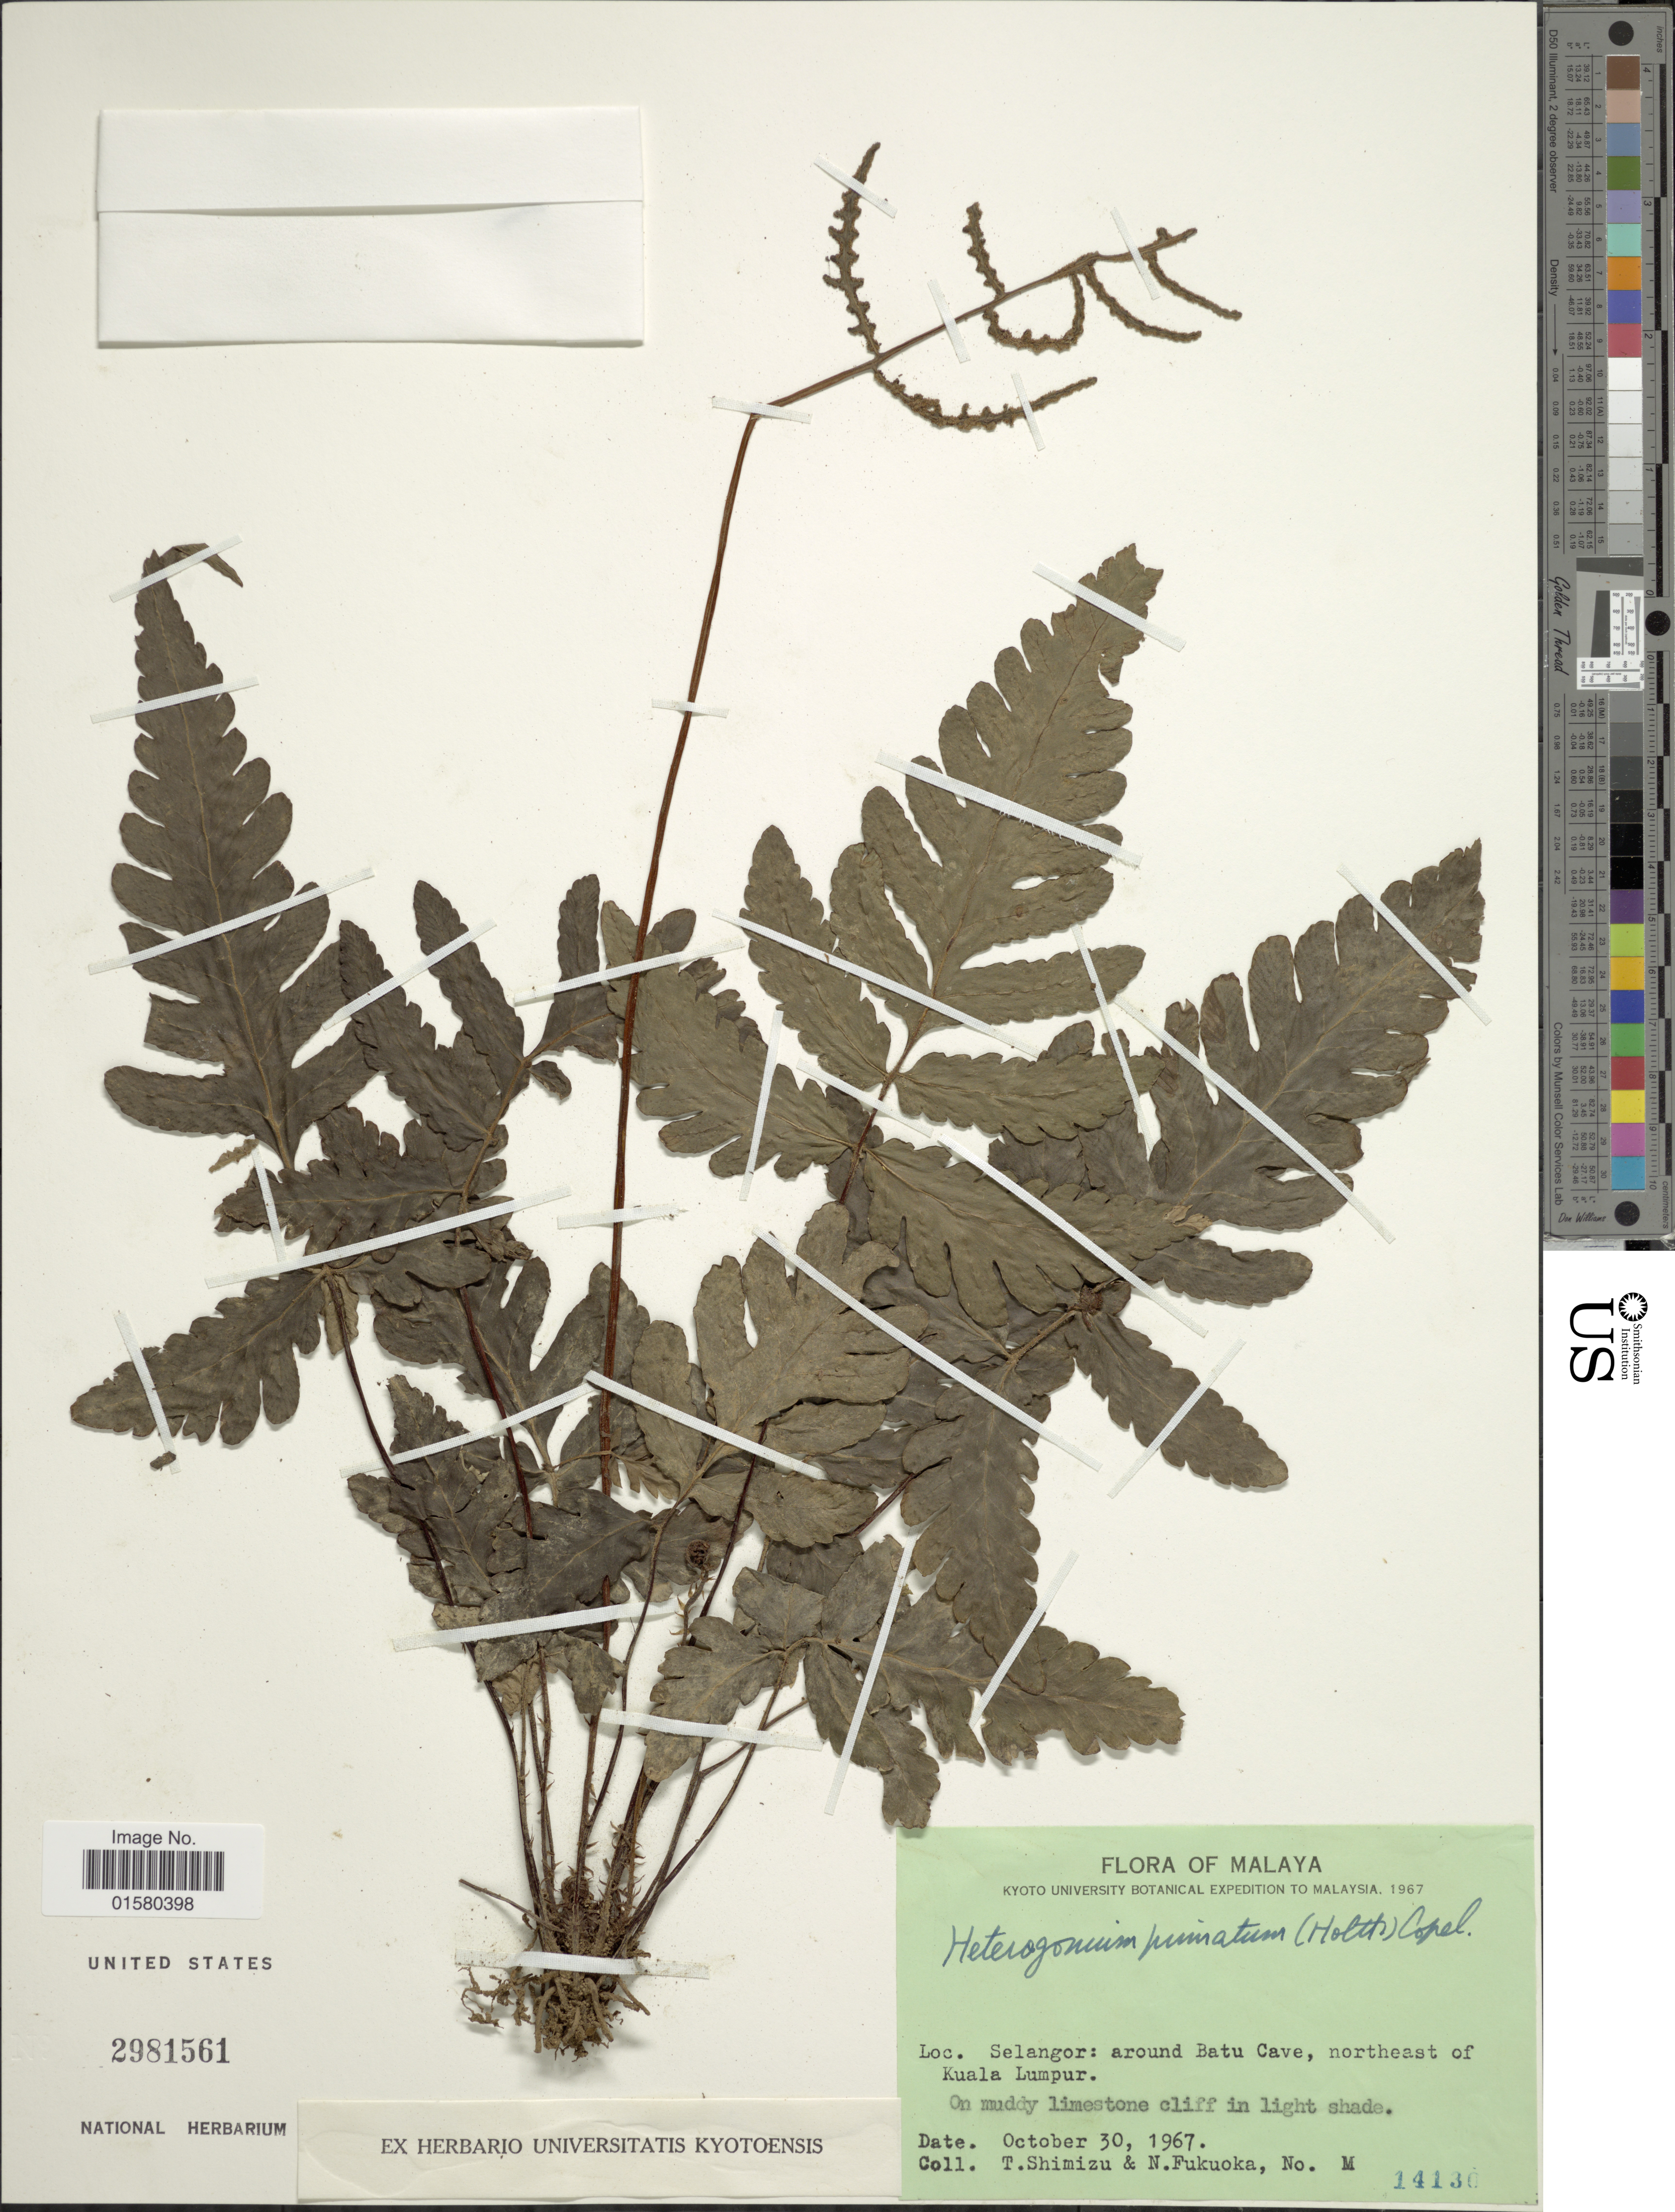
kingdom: Plantae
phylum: Tracheophyta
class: Polypodiopsida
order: Polypodiales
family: Tectariaceae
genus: Tectaria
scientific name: Tectaria pinnata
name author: (C. Chr.) R.M. Tryon & A.F. Tryon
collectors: T. Shimizu & N. Fukuoka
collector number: M 14130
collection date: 1967-10-30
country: Malaysia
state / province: Selangor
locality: Malaya, Selangor: around Batu Cave, northeast of Kuala Lumpur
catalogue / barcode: US 2981561